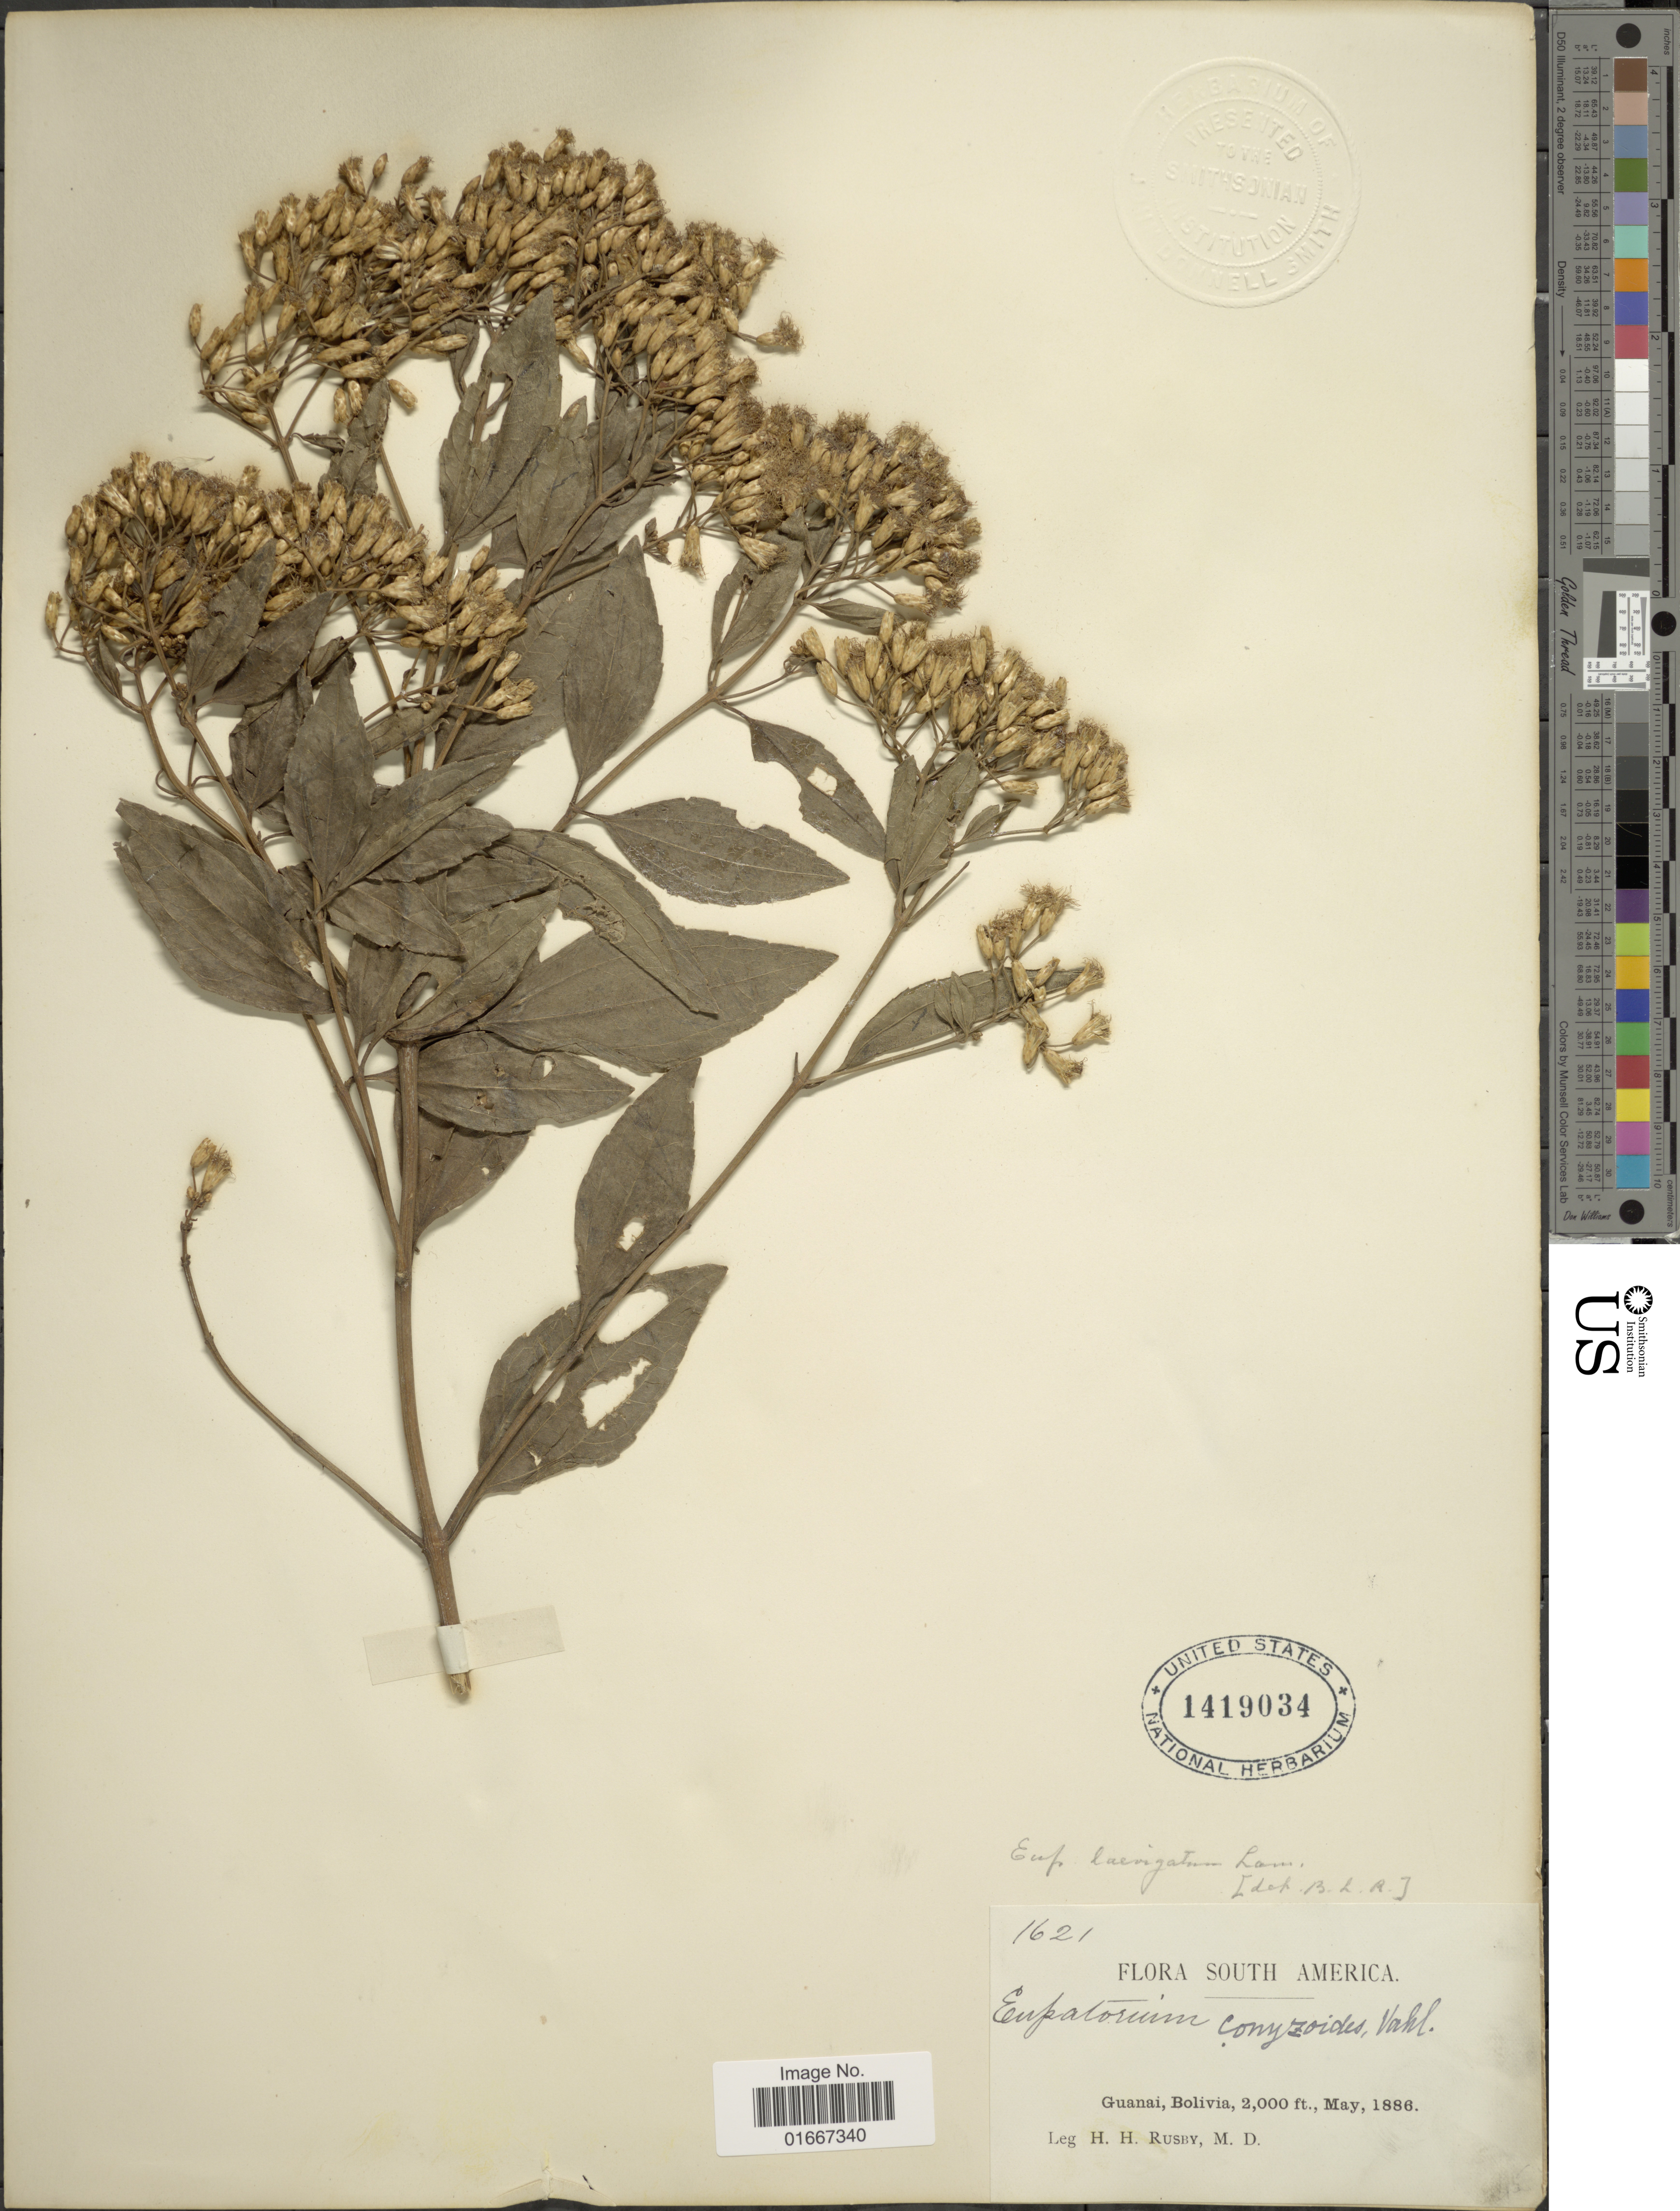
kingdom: Plantae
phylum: Tracheophyta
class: Magnoliopsida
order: Asterales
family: Asteraceae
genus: Chromolaena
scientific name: Chromolaena laevigata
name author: (Lam.) R.M. King & H. Rob.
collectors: H. H. Rusby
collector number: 1621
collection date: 1886-05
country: Bolivia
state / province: La Páz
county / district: Larecaja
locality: Guanay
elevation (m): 610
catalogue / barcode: US 1419034